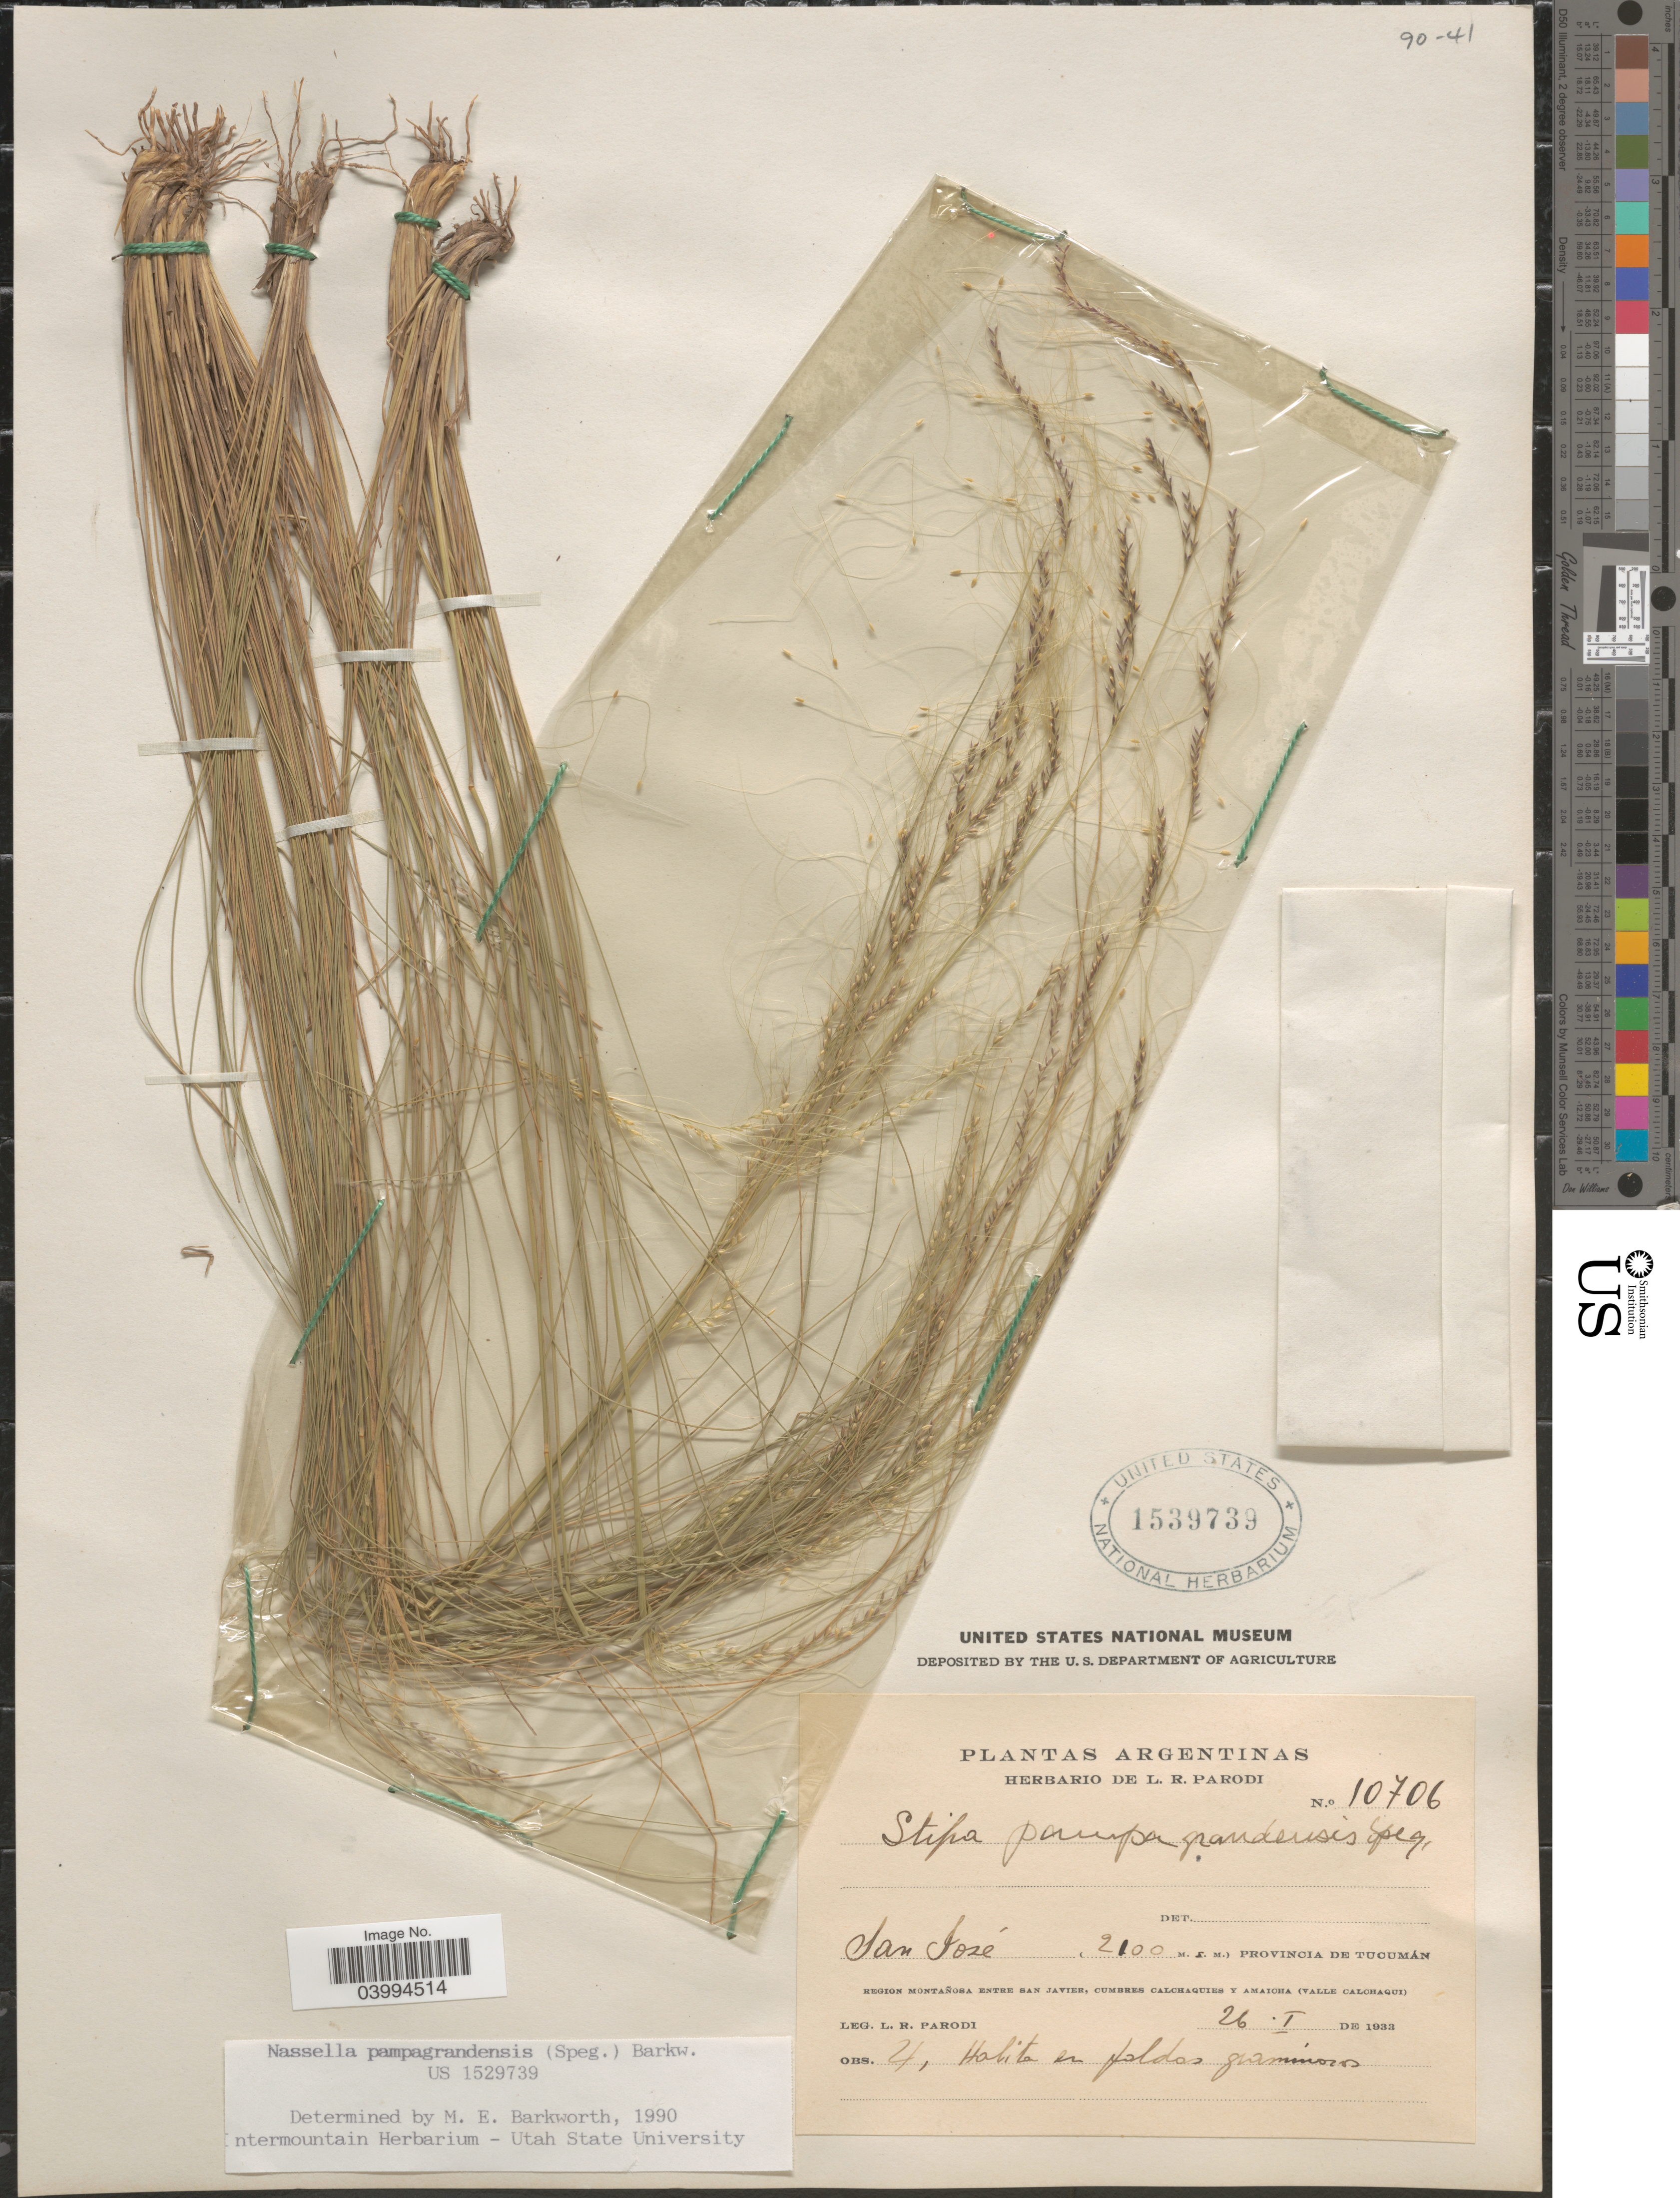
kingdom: Plantae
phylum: Tracheophyta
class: Liliopsida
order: Poales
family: Poaceae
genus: Nassella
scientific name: Nassella pampagrandensis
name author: (Speg.) Barkworth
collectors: L. R. Parodi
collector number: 10706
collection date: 1933-01-26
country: Argentina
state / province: Tucuman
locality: San José. Region Montañosa entre San Javier, cumbres Calchaquies y Amaicha (Valle Calchaqui).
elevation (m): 2100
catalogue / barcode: US 1539739